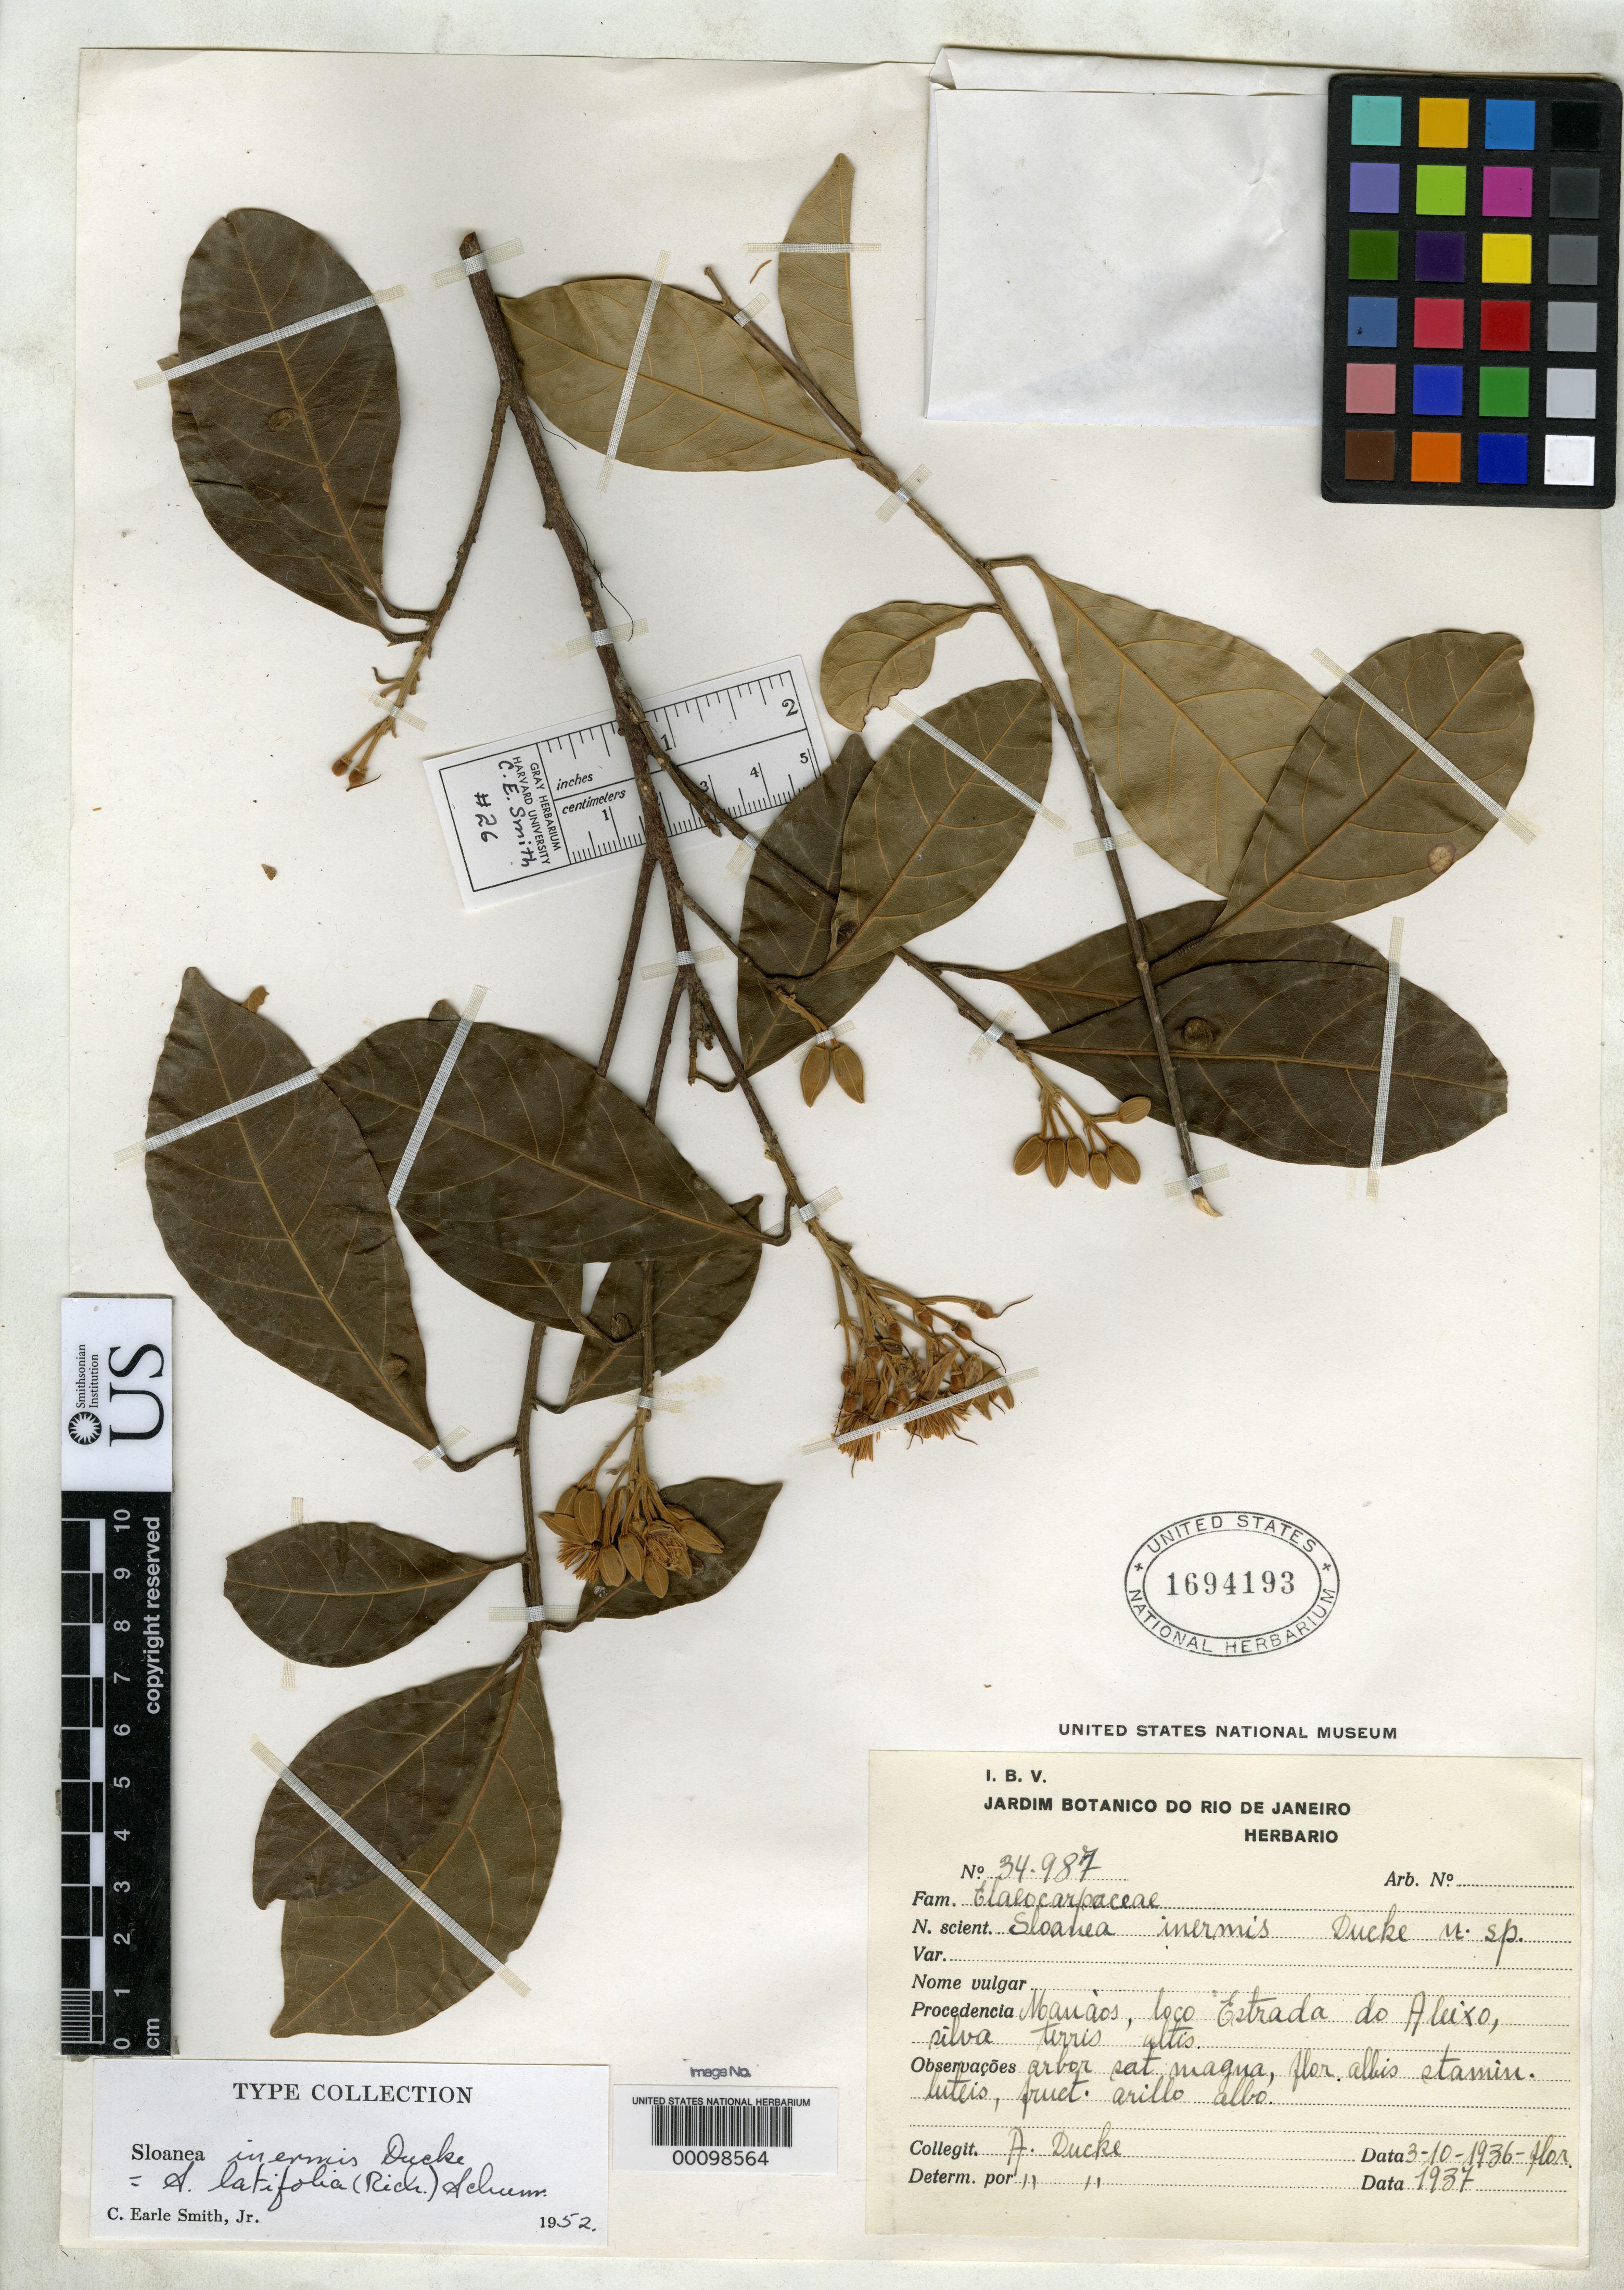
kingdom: Plantae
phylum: Tracheophyta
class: Magnoliopsida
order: Oxalidales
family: Elaeocarpaceae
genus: Sloanea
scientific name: Sloanea inermis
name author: Ducke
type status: Isotype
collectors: A. Ducke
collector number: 34987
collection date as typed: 03 Mar 1936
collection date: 1936-03-03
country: Brazil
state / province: Amazonas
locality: Manaos, estada do Aleixo.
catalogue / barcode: US 1694193